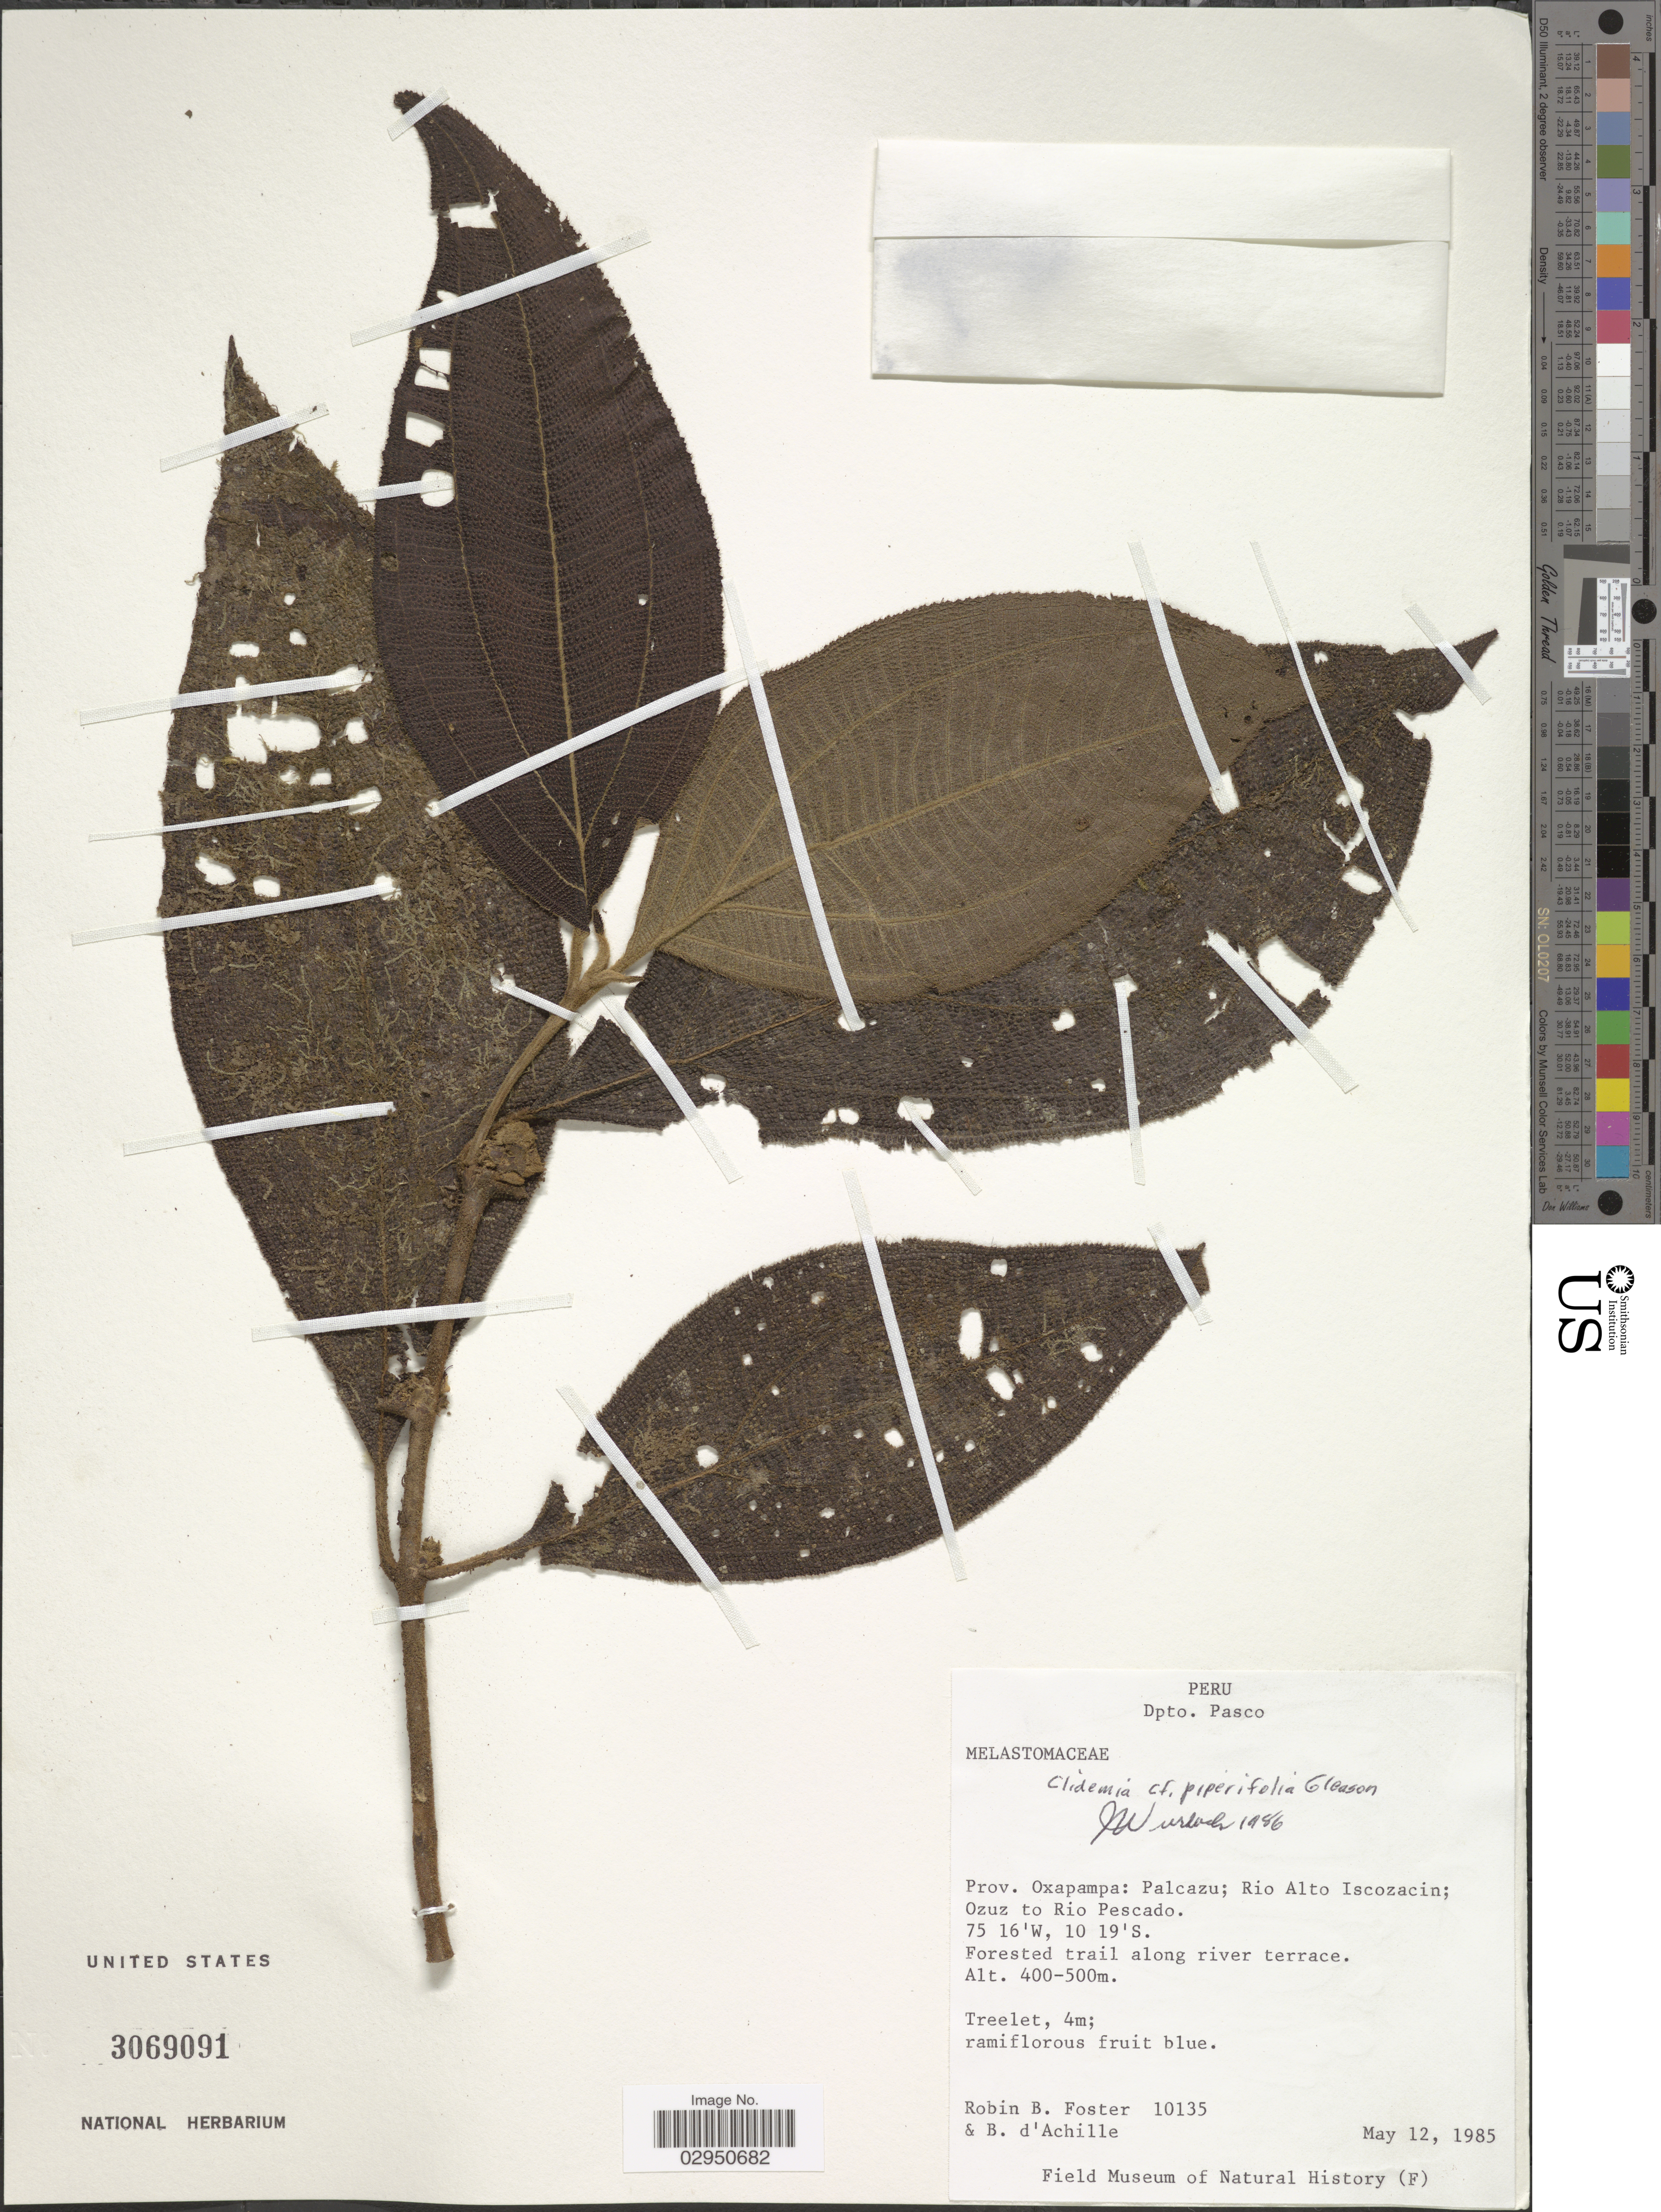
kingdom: Plantae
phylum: Tracheophyta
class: Magnoliopsida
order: Myrtales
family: Melastomataceae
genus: Clidemia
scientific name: Clidemia piperifolia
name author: Gleason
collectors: R. B. Foster & B. d'Achille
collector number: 10135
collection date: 1985-05-12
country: Peru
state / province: Pasco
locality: Dpto. Pasco. Prov. Oxapampa: Palcazu; Rio Alto Iscozacin; Ozuz to Rio Pescado.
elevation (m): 400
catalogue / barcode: US 3069091